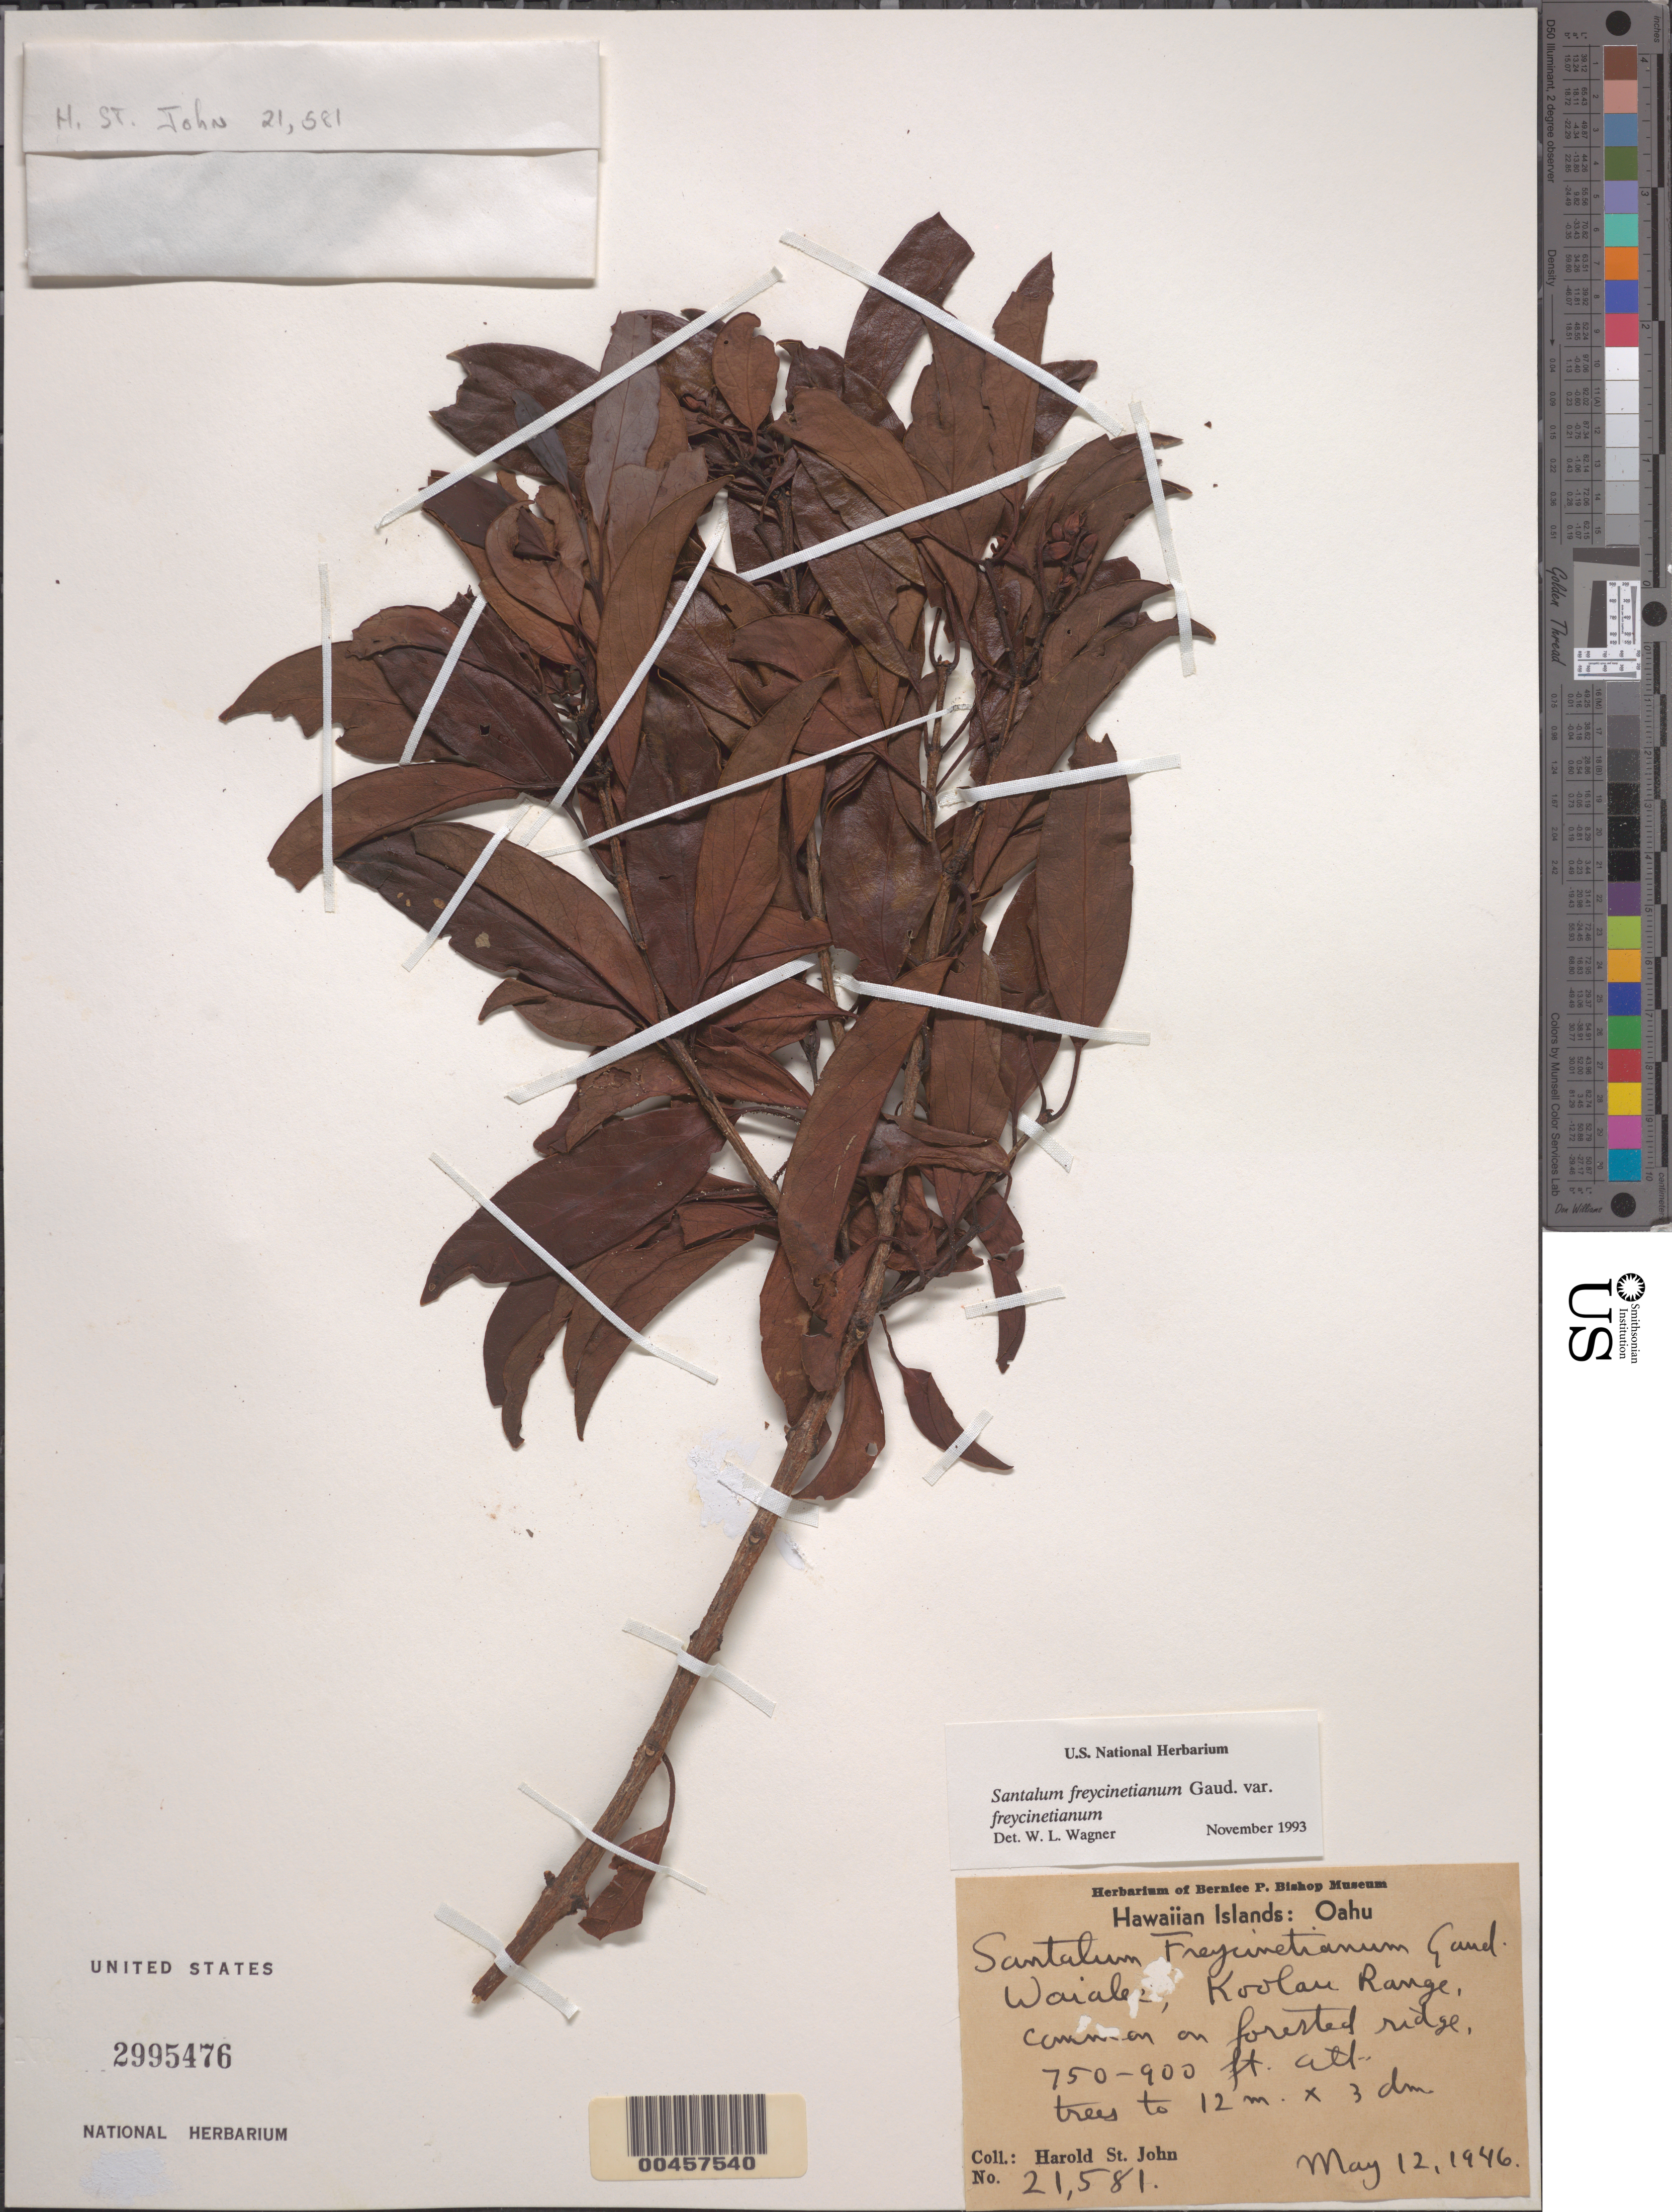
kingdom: Plantae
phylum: Tracheophyta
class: Magnoliopsida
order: Santalales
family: Santalaceae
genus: Santalum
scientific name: Santalum freycinetianum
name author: Gaudich.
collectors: H. St. John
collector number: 21581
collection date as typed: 12 May 1946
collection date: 1946-05-12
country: United States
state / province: Hawaii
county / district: Honolulu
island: Oahu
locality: Waialae, Koolau Range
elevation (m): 229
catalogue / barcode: US 2995476